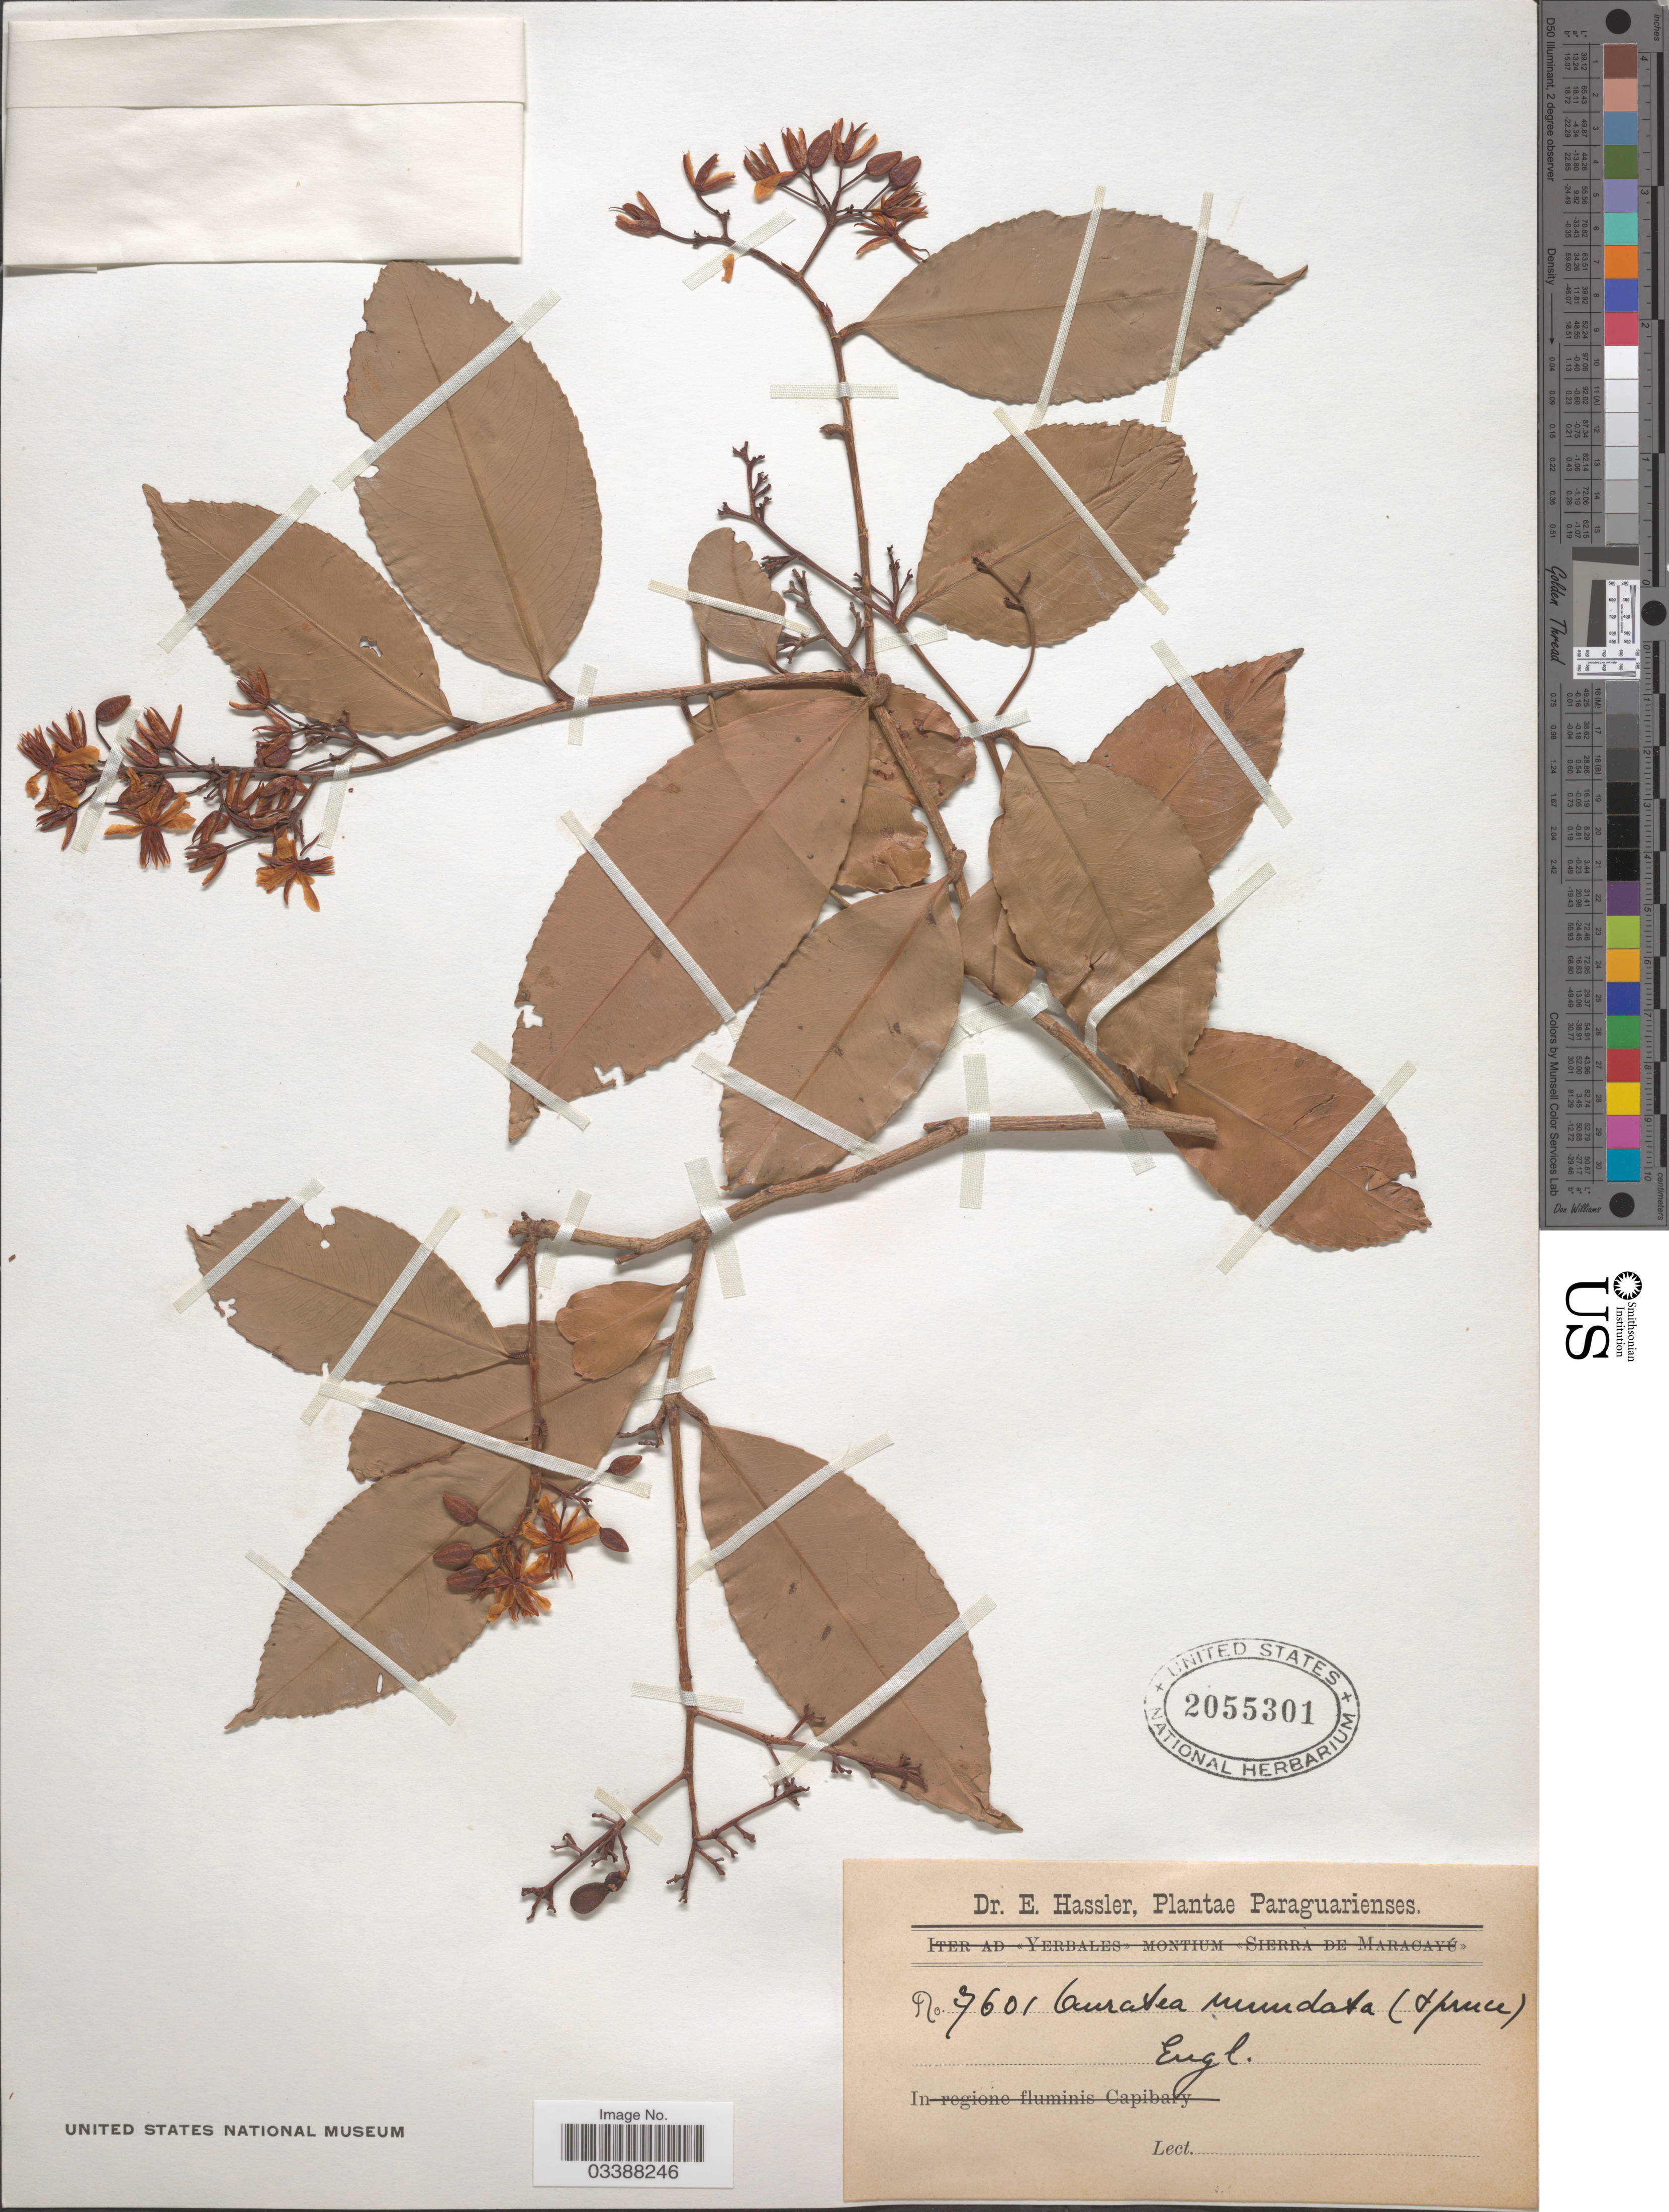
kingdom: Plantae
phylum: Tracheophyta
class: Magnoliopsida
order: Malpighiales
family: Ochnaceae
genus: Ouratea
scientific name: Ouratea inundata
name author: Engl.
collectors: E. Hassler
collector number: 7601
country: Paraguay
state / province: Paraguari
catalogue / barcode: US 2055301